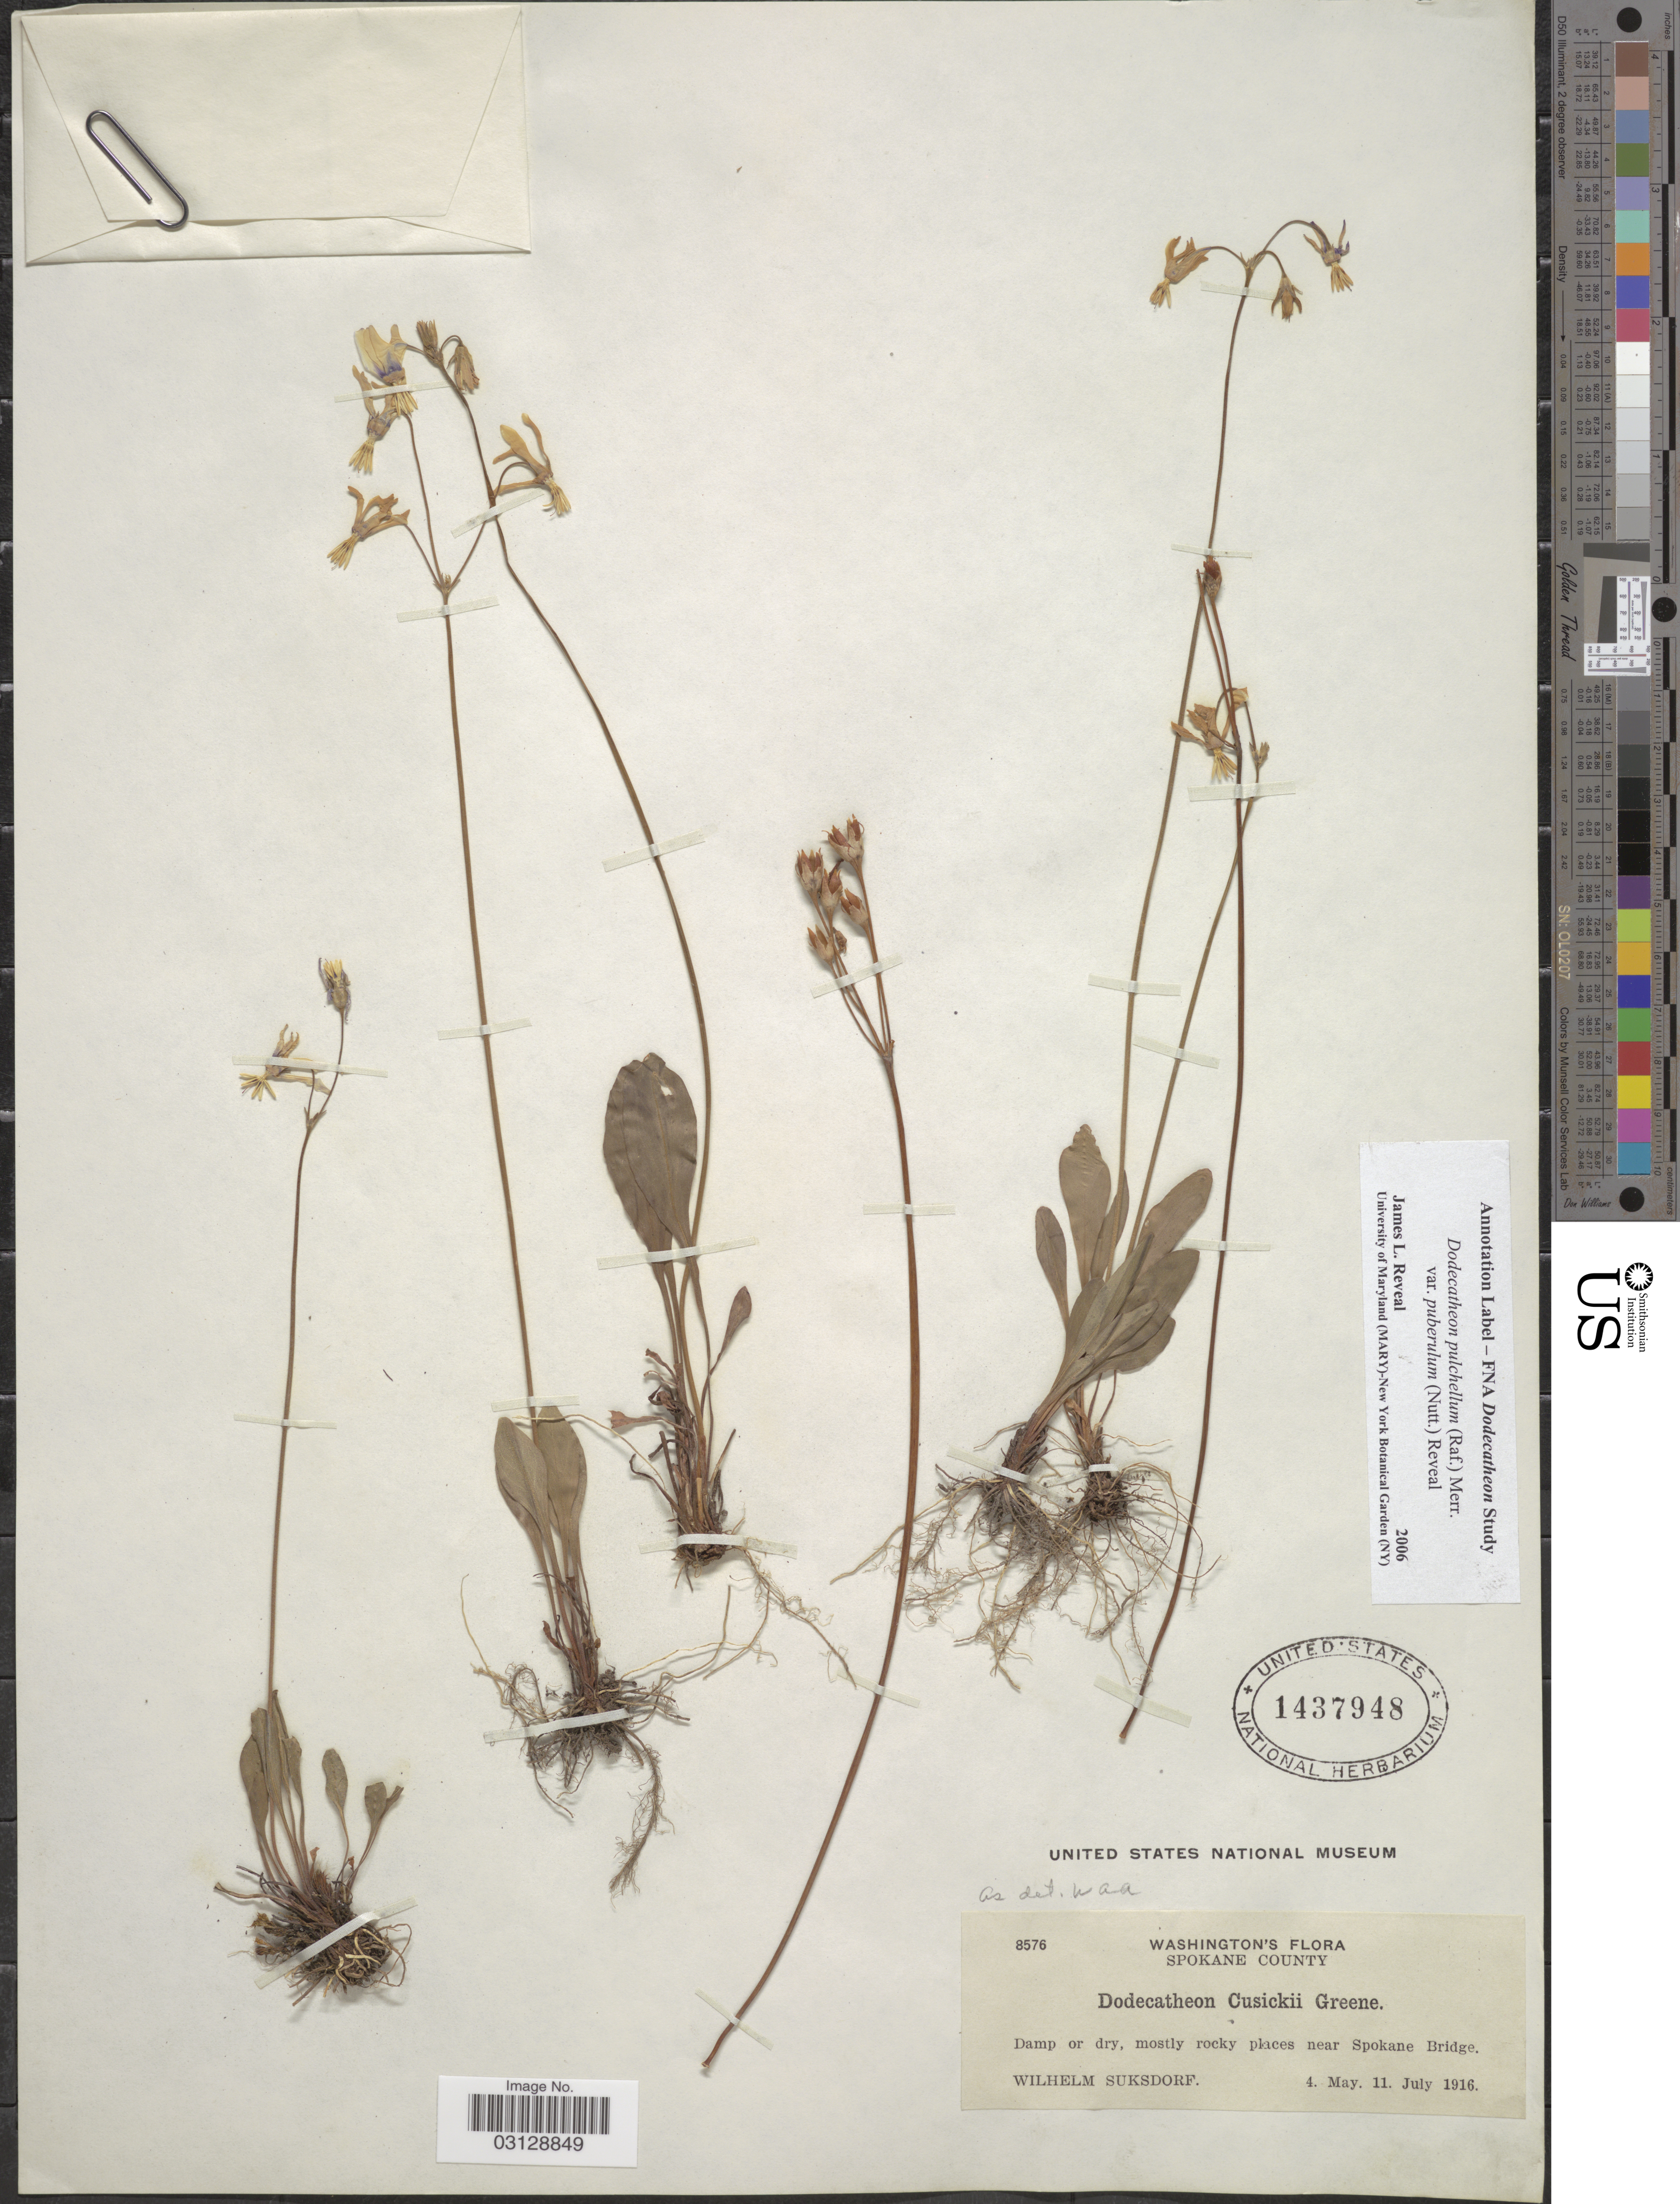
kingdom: Plantae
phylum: Tracheophyta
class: Magnoliopsida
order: Ericales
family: Primulaceae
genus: Dodecatheon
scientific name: Dodecatheon pulchellum var. cusickii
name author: (Greene) Reveal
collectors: W. N. Suksdorf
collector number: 8576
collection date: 1916-05-04/1916-07-11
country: United States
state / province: Washington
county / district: Spokane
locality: Spokane County. Mostly rocky places near Spokane Bridge.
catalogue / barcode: US 1437948